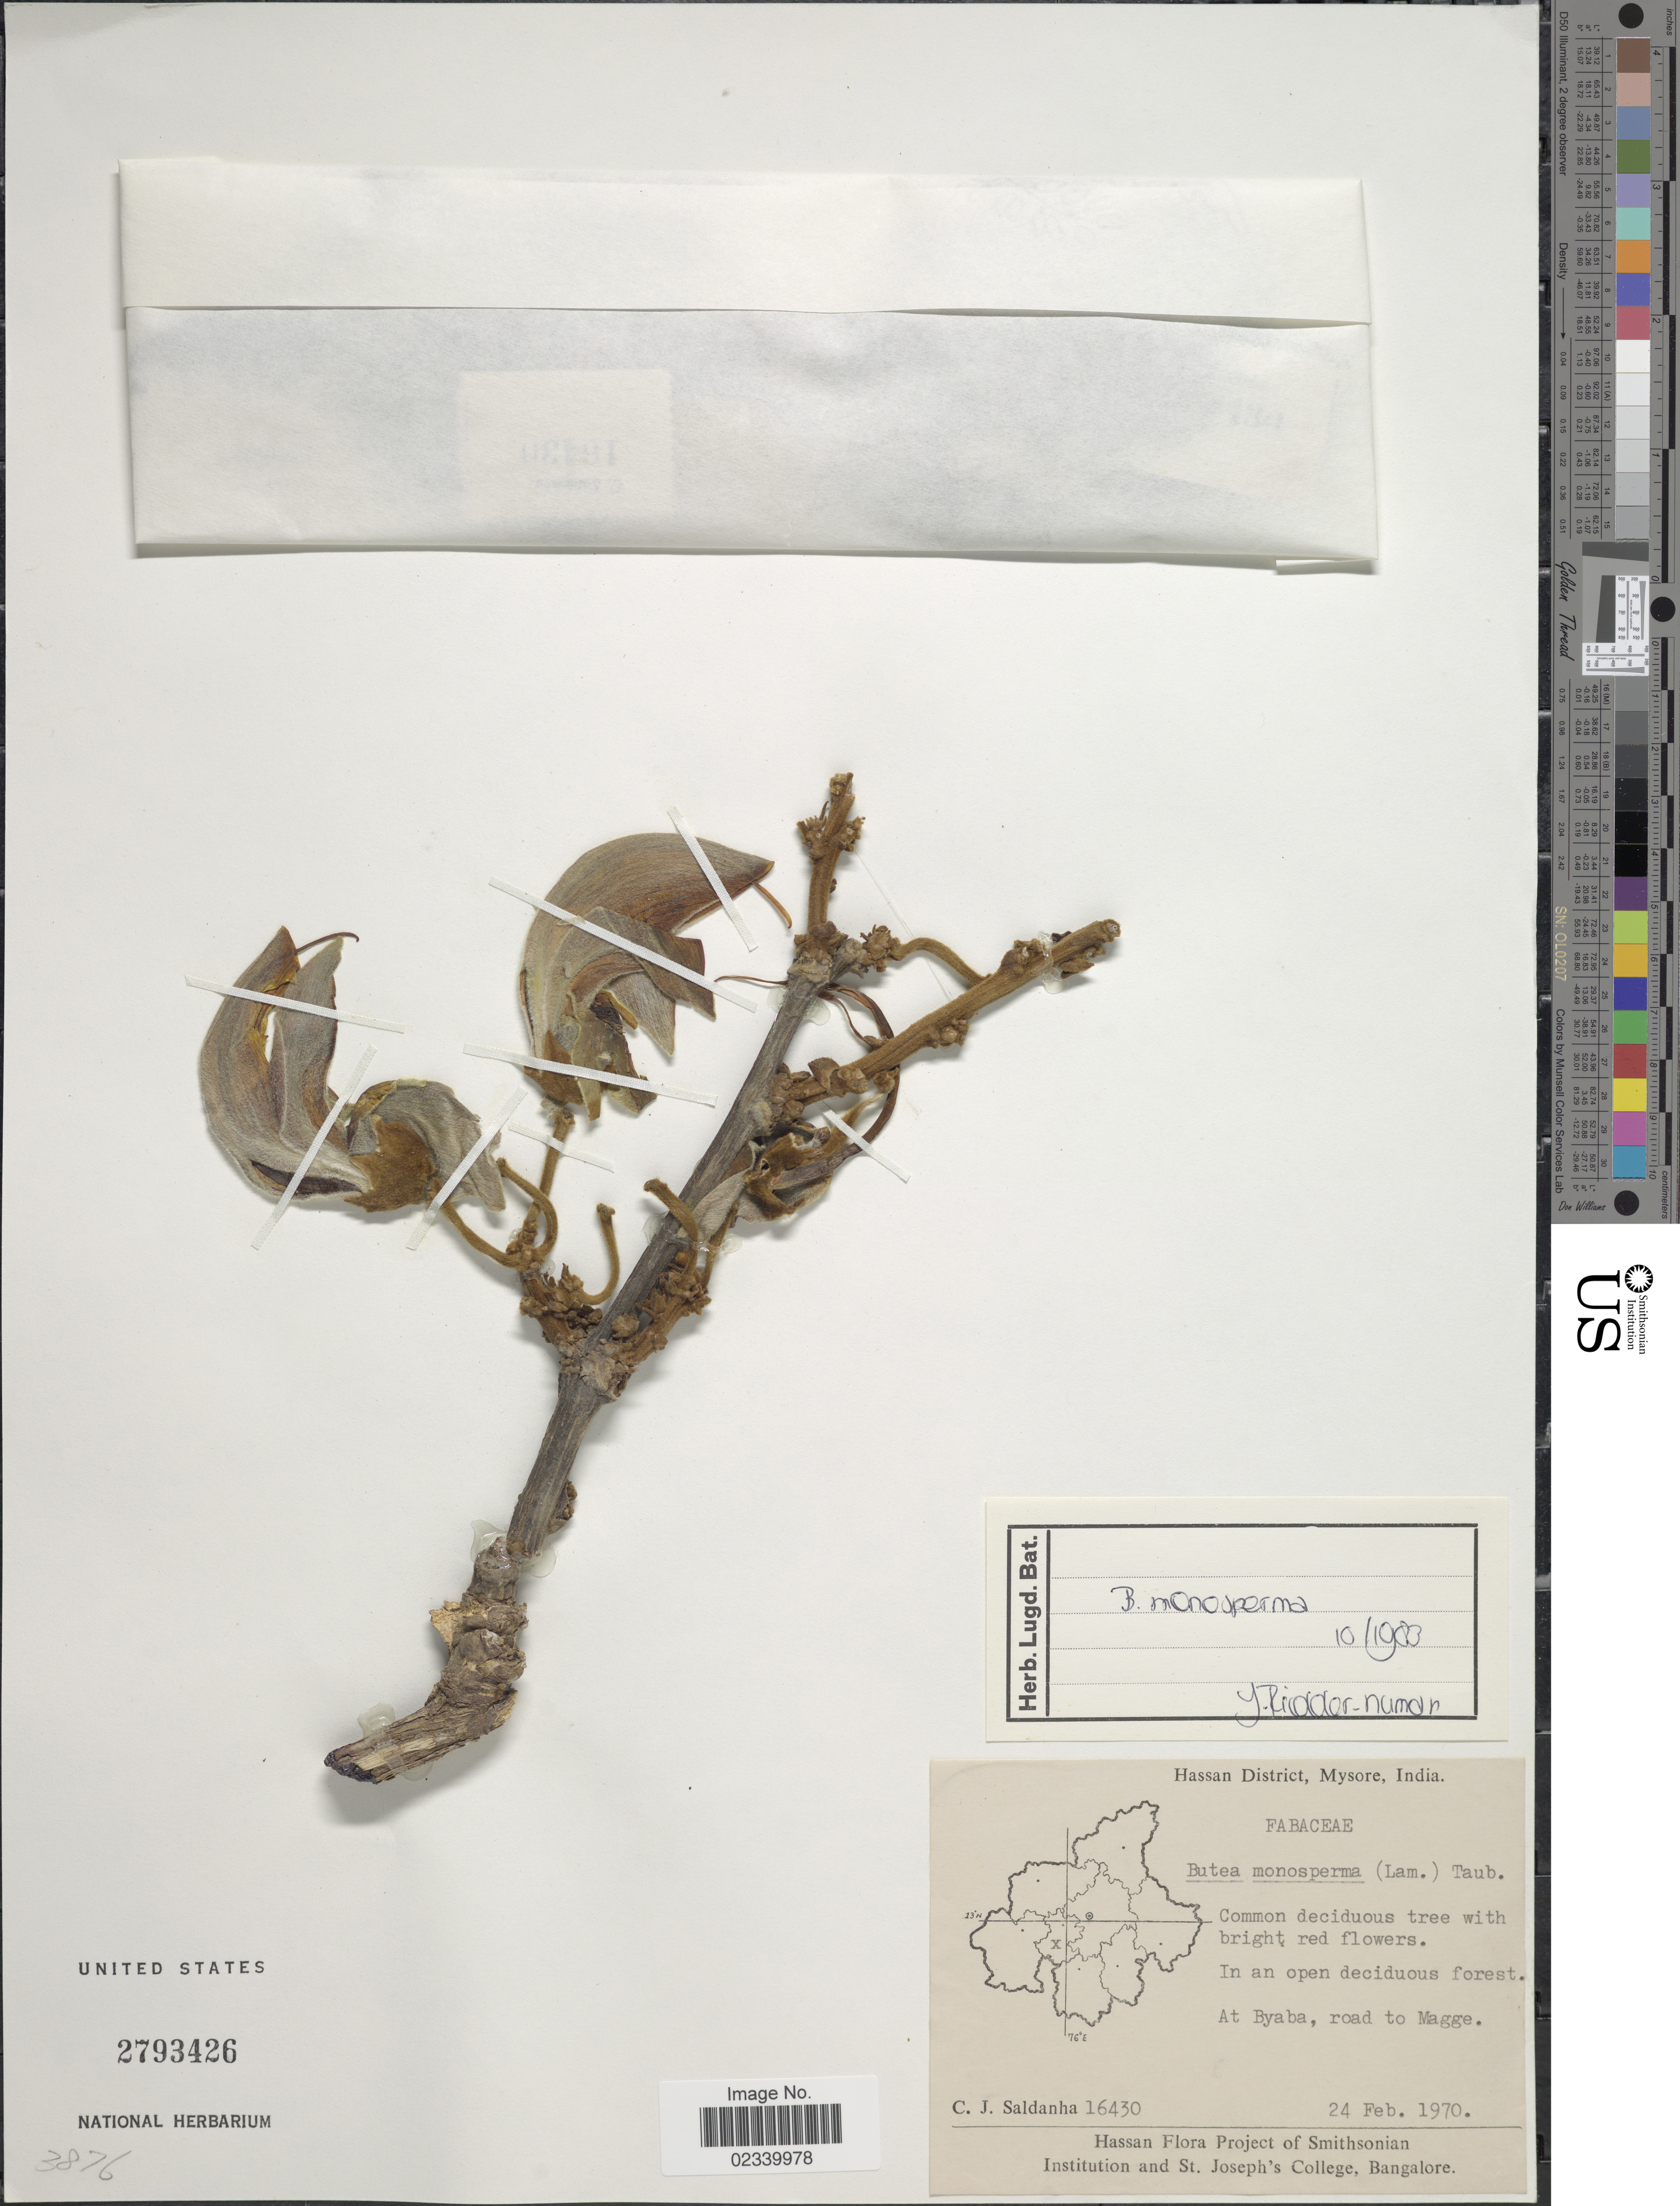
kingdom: Plantae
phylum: Tracheophyta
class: Magnoliopsida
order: Fabales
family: Fabaceae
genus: Butea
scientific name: Butea monosperma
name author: (Lam.) Taub.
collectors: C. J. Saldanha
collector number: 16430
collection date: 1970-02-24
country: India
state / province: Karnataka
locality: Hassan District, Mysore, In an open deciduous forest, At Byaba, road to Magge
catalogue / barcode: US 2793426